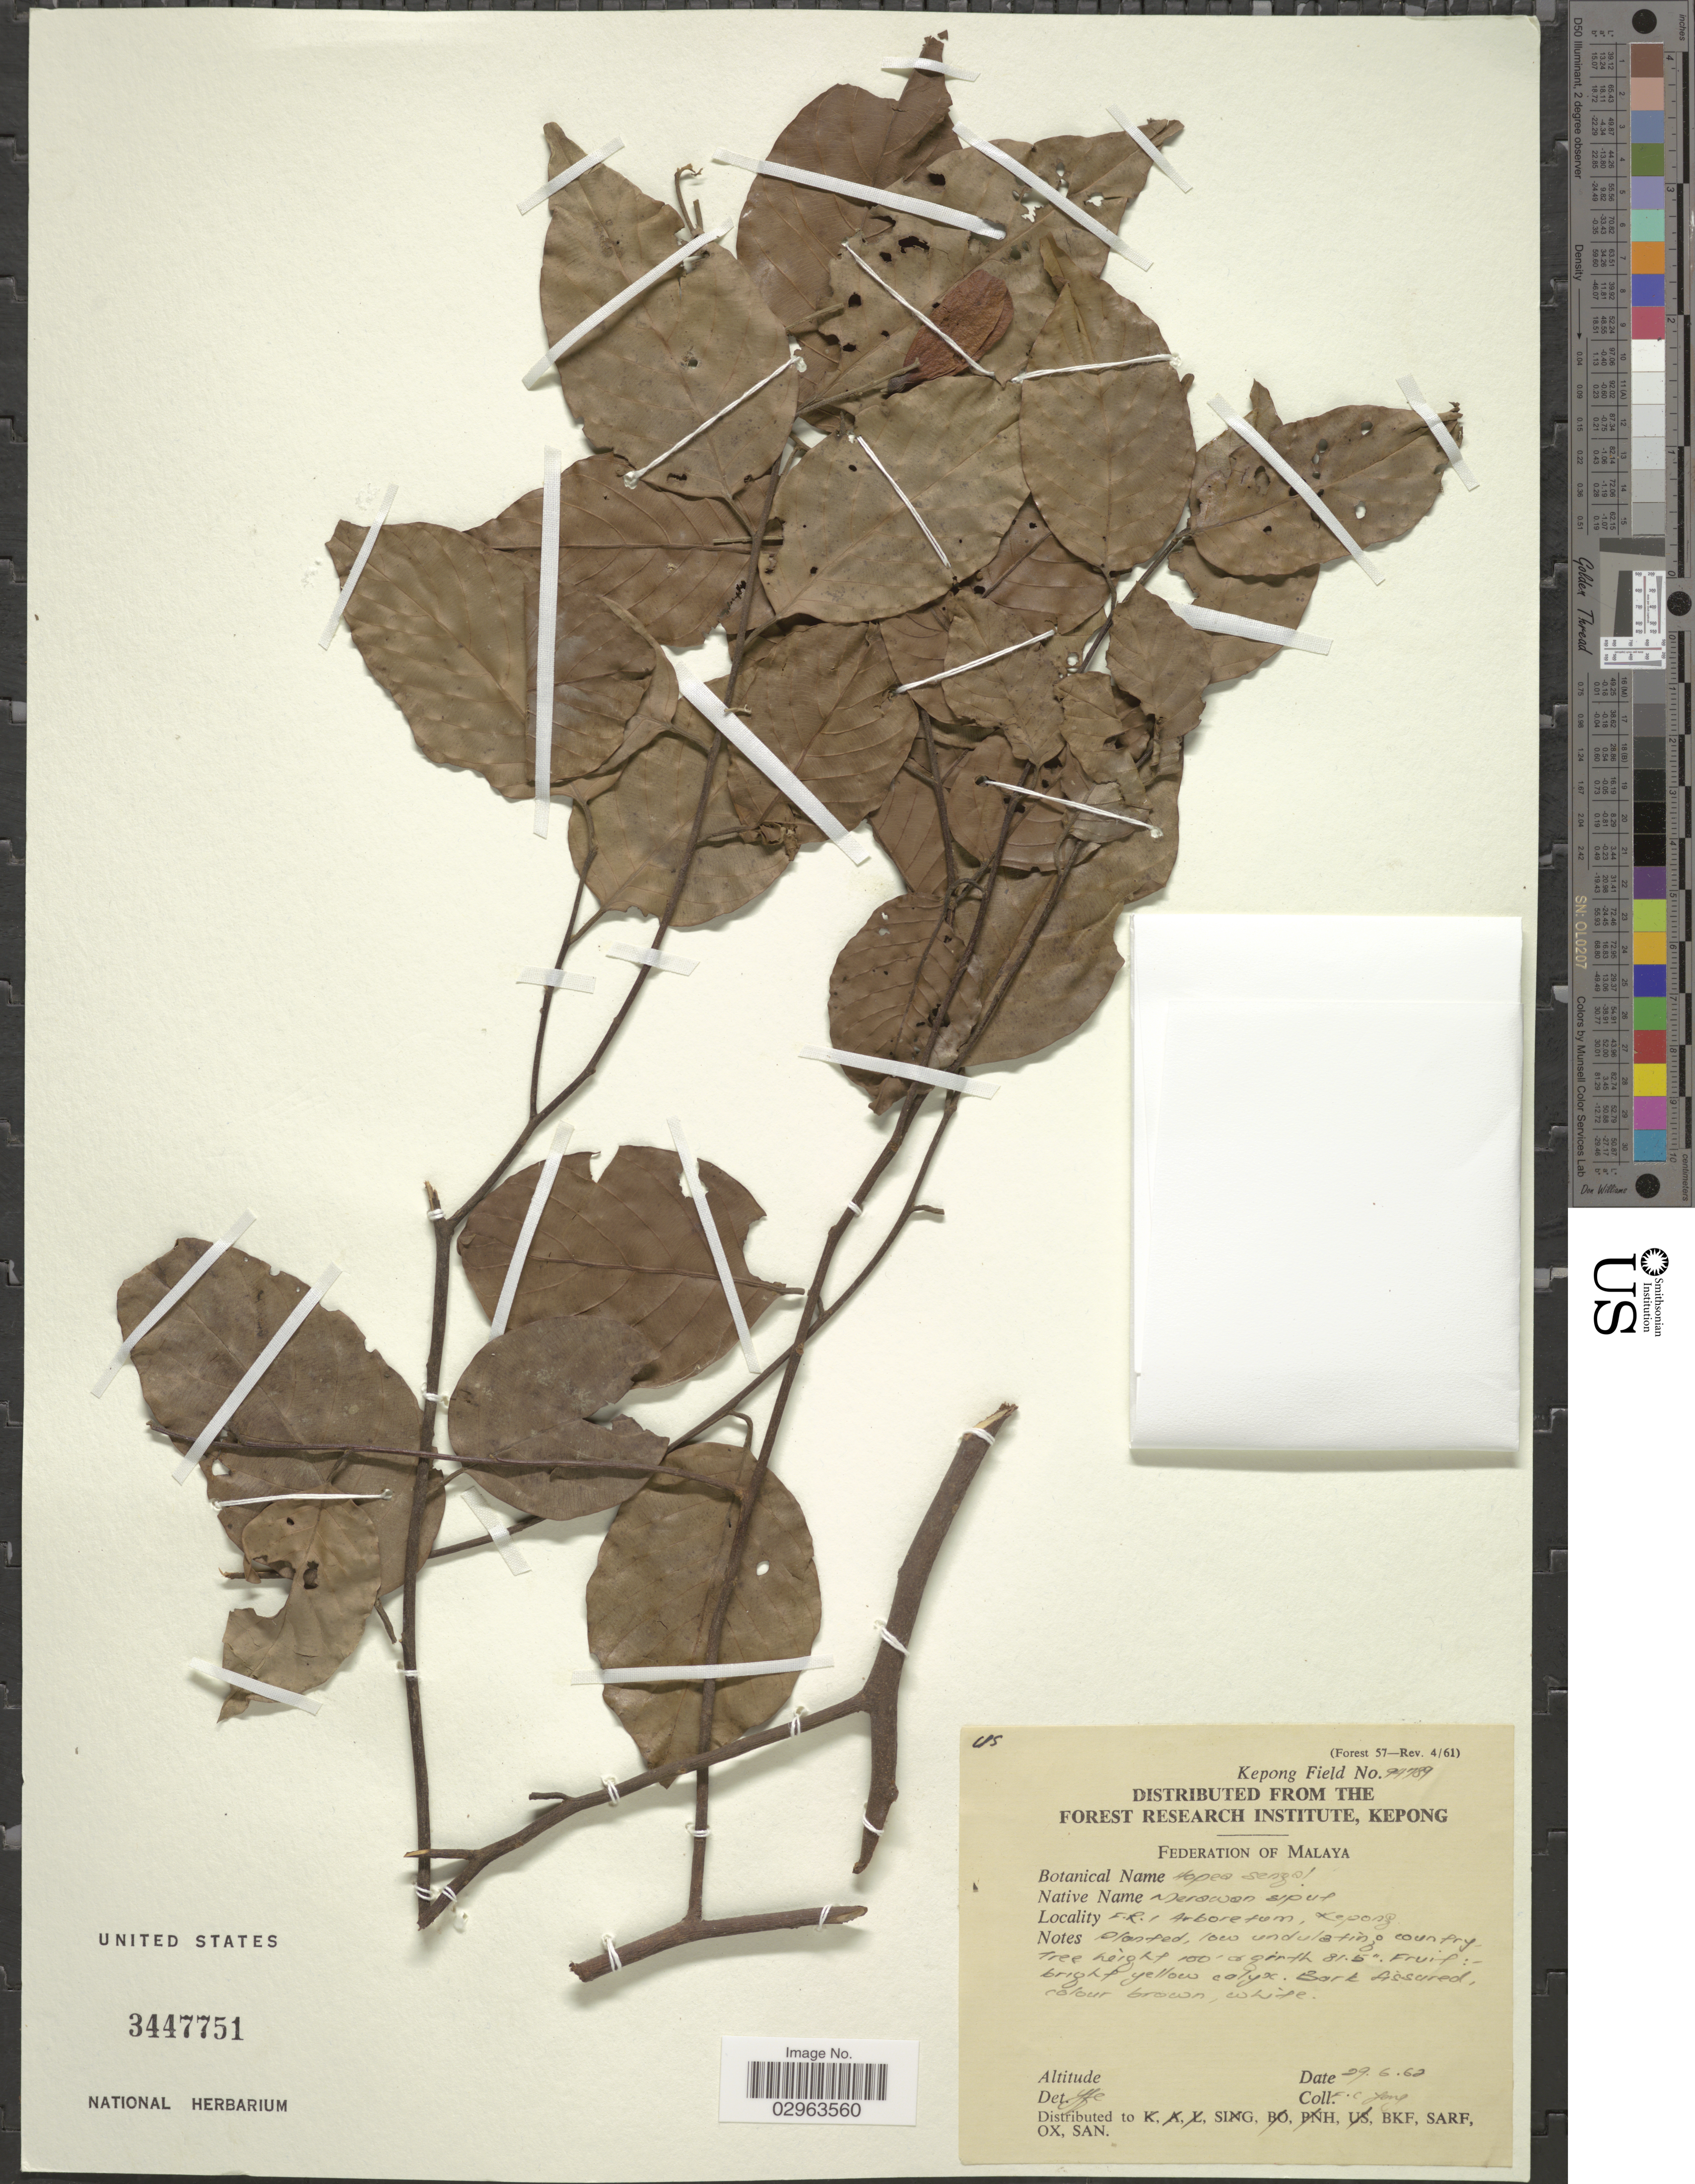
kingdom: Plantae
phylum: Tracheophyta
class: Magnoliopsida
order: Malvales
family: Dipterocarpaceae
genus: Hopea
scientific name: Hopea sangal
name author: Korth.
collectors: F. Yong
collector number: Kepong Field? 94789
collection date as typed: Transcribed d/m/y: 29/6/62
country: Malaysia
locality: Federation of Malaya. F.R.I. Arboretum, Kepong.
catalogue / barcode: US 3447751